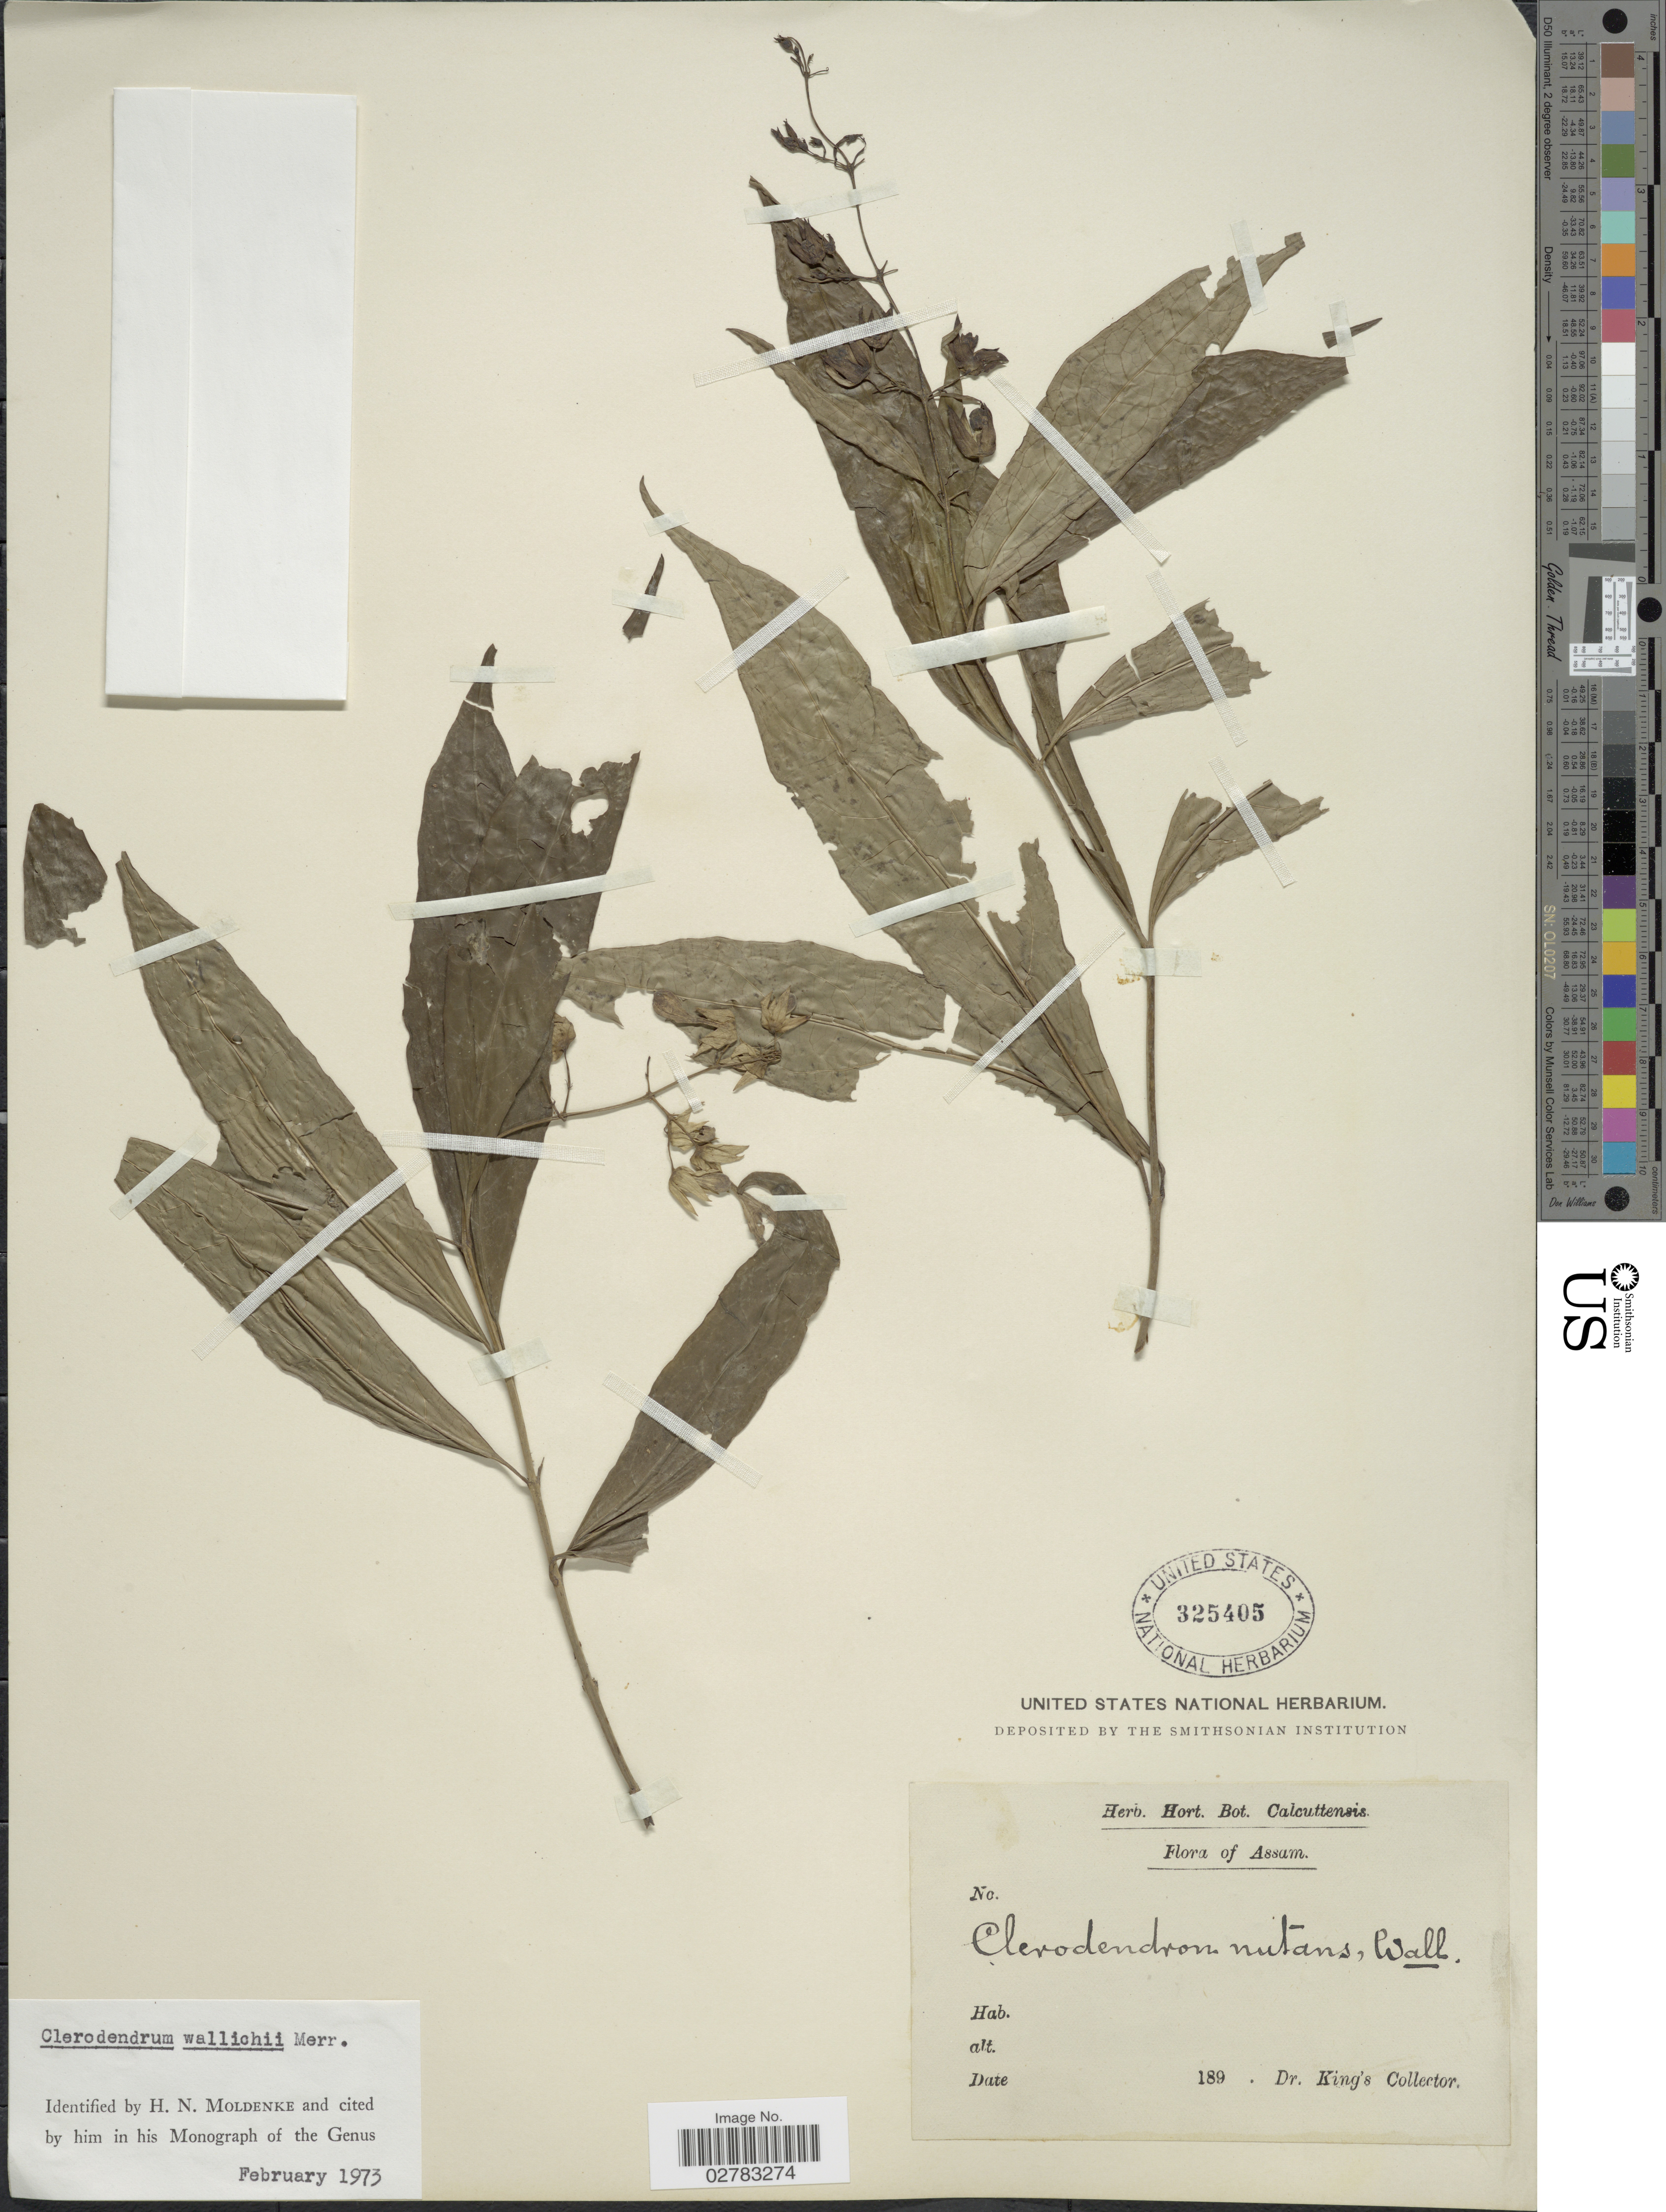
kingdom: Plantae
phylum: Tracheophyta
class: Magnoliopsida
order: Lamiales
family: Lamiaceae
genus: Clerodendrum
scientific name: Clerodendrum wallichii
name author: Merr.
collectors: Dr. King's collector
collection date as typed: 189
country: India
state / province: Assam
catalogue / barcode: US 325405